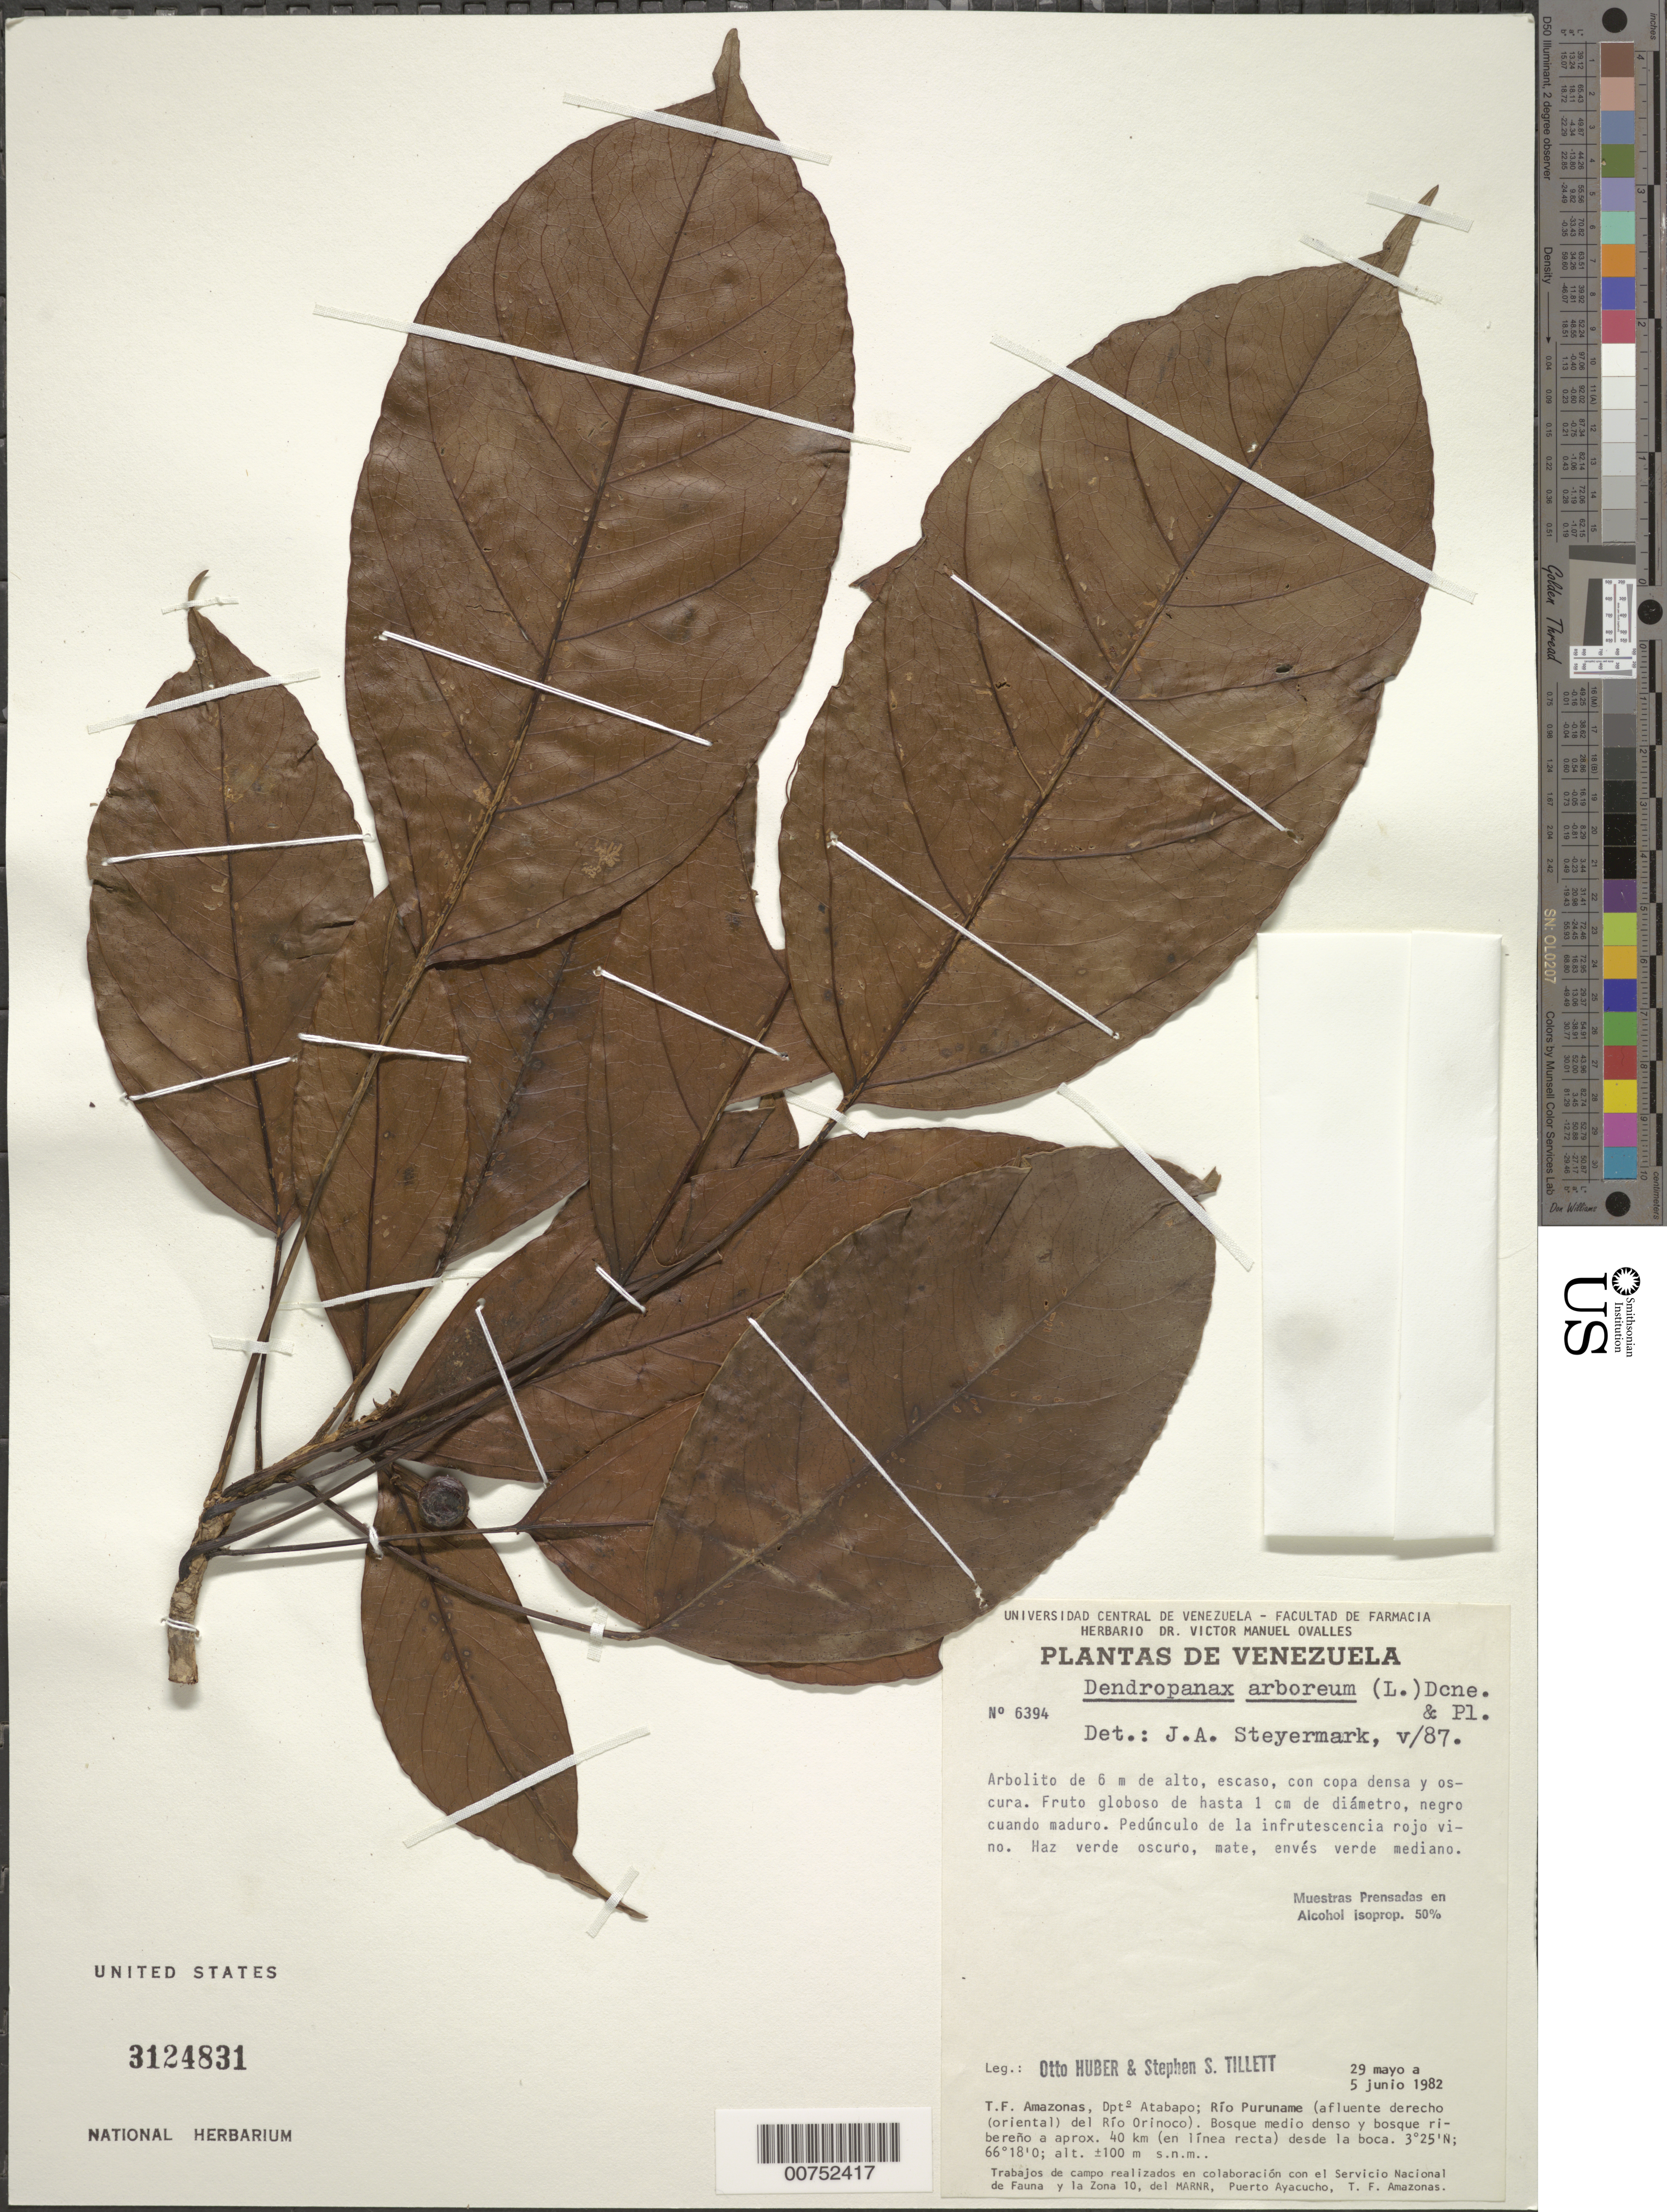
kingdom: Plantae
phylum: Tracheophyta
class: Magnoliopsida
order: Apiales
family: Araliaceae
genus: Dendropanax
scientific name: Dendropanax arboreus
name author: (L.) Decne. & Planch.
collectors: O. Huber & S. S. Tillett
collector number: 6394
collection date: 1982-05-29/1982-06-05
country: Venezuela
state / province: Amazonas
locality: T.F. Amazonas, Dpto. Atabapo: Río Puruname (afluente derecho (oriental) del Río Orioco).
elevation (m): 100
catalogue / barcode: US 3124831